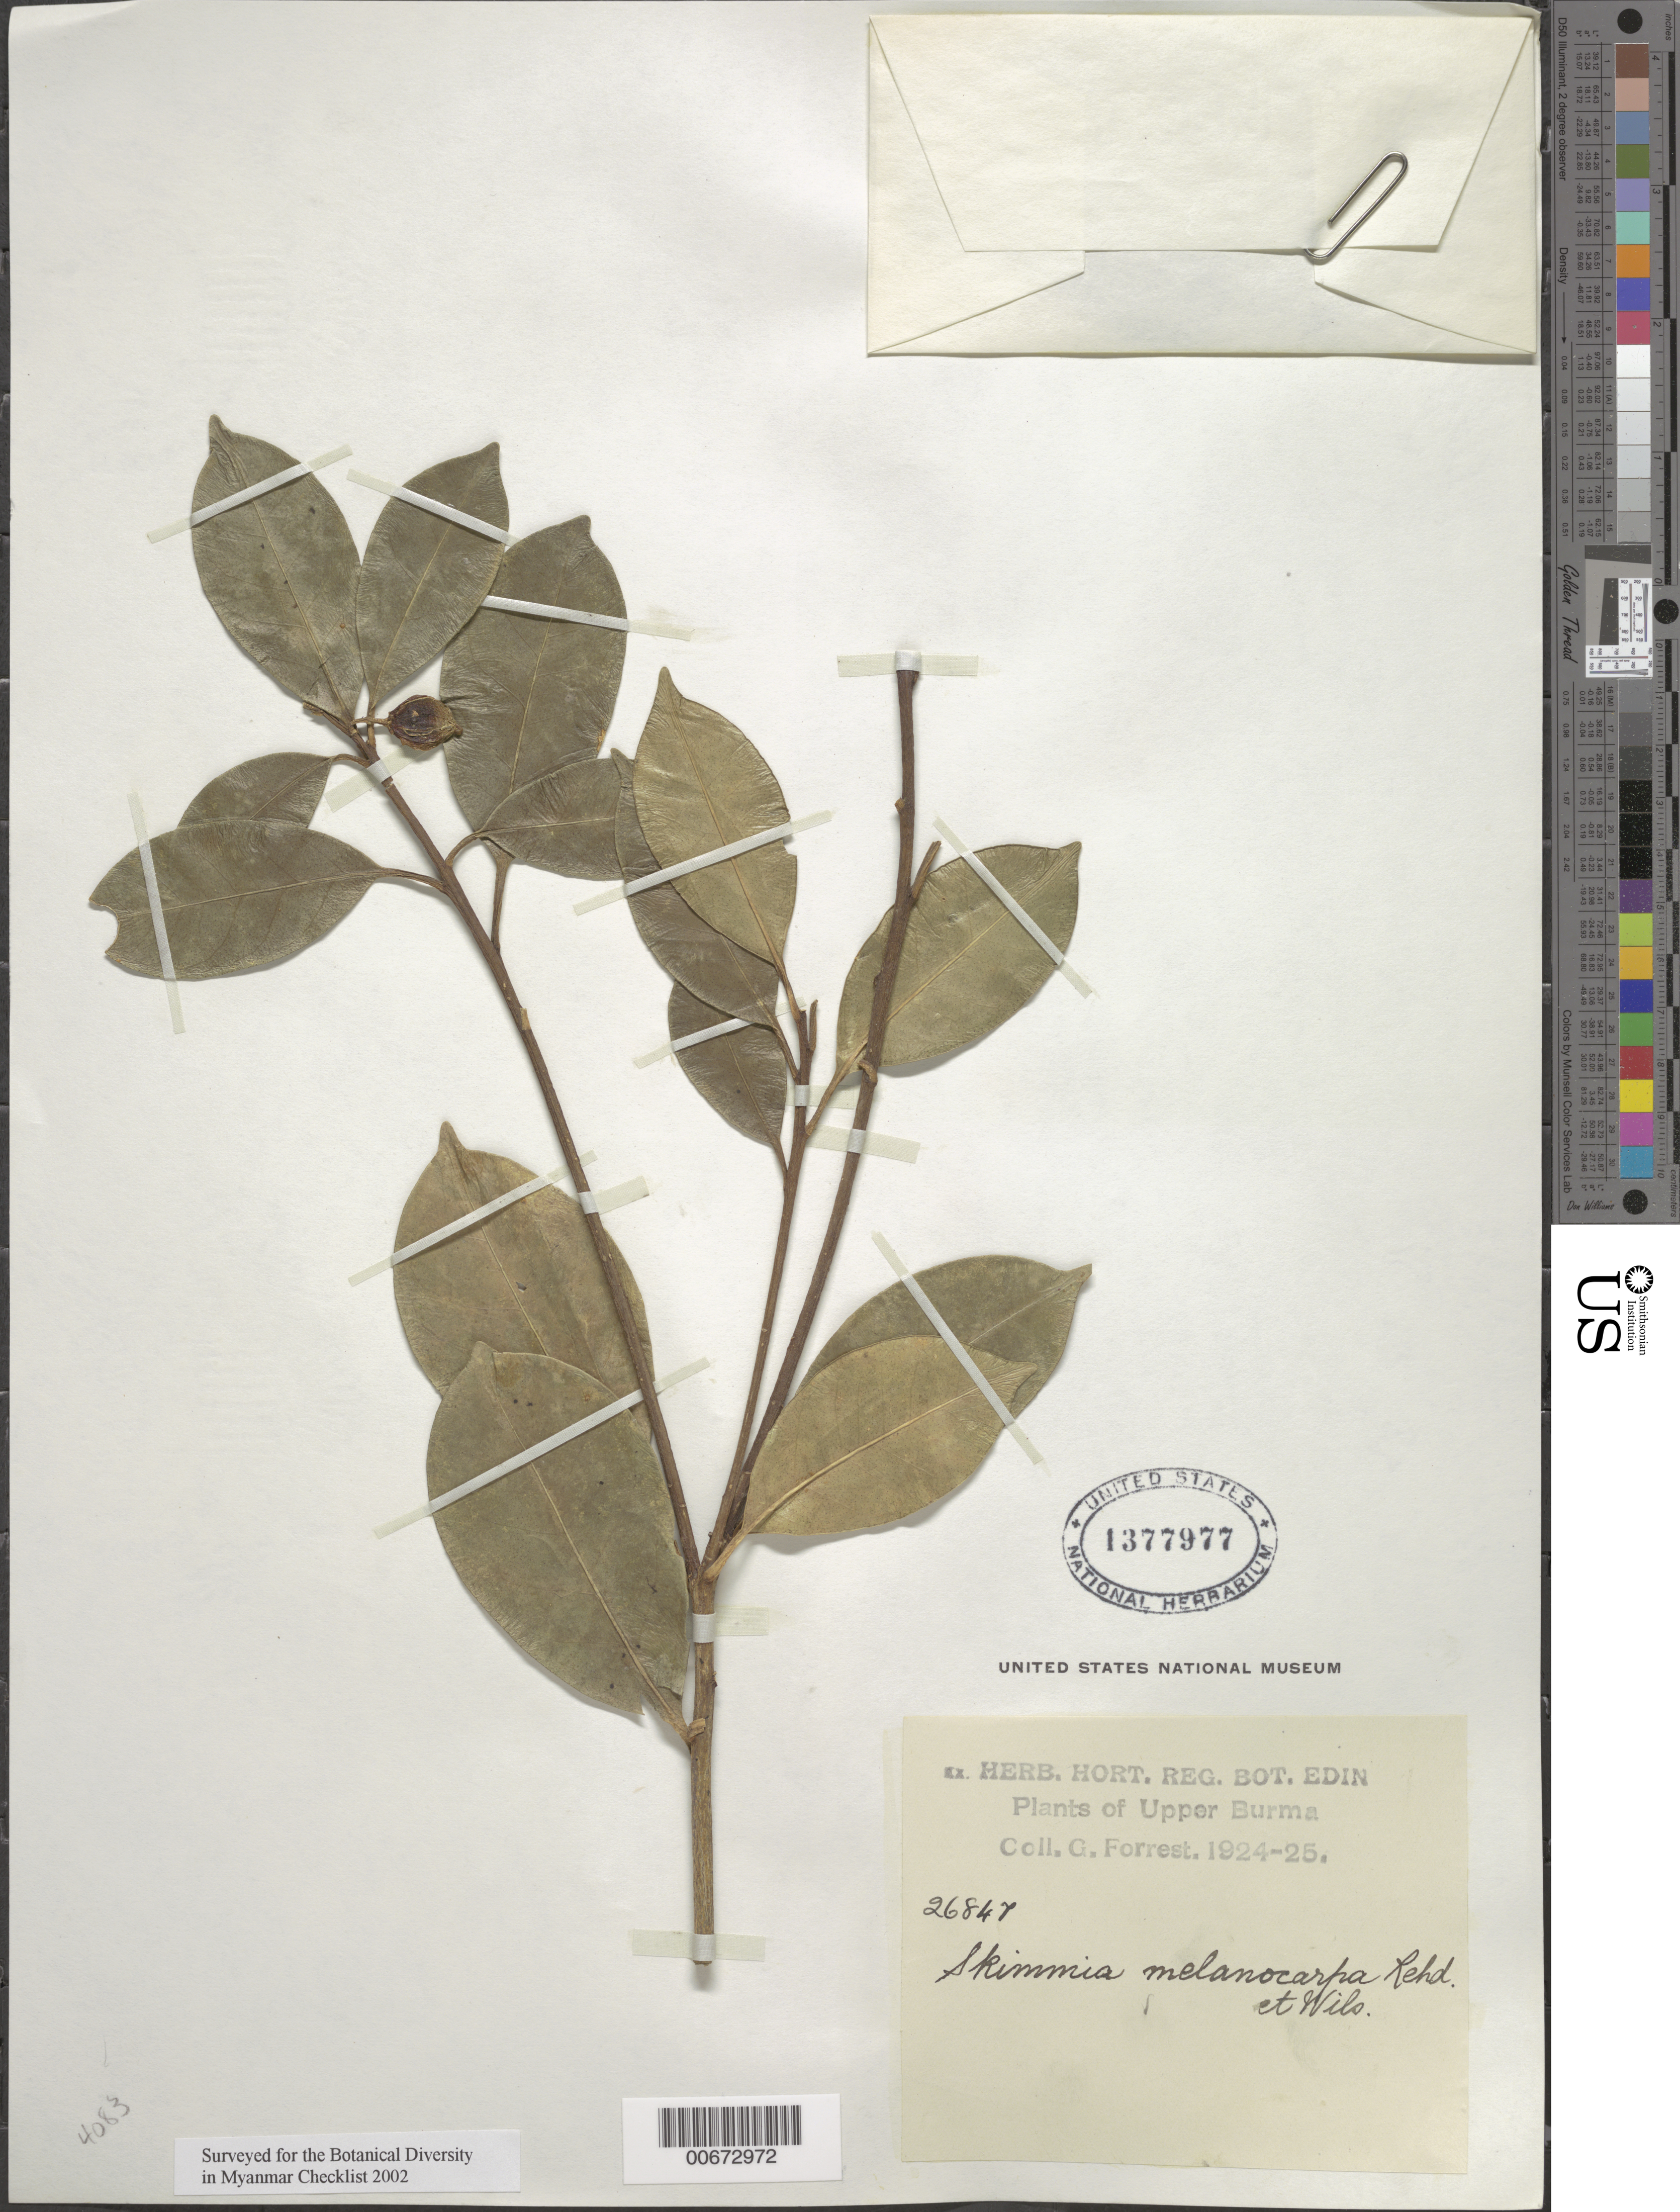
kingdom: Plantae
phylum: Tracheophyta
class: Magnoliopsida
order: Sapindales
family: Rutaceae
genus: Skimmia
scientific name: Skimmia melanocarpa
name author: Rehder & E.H. Wilson in Sarg.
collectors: G. Forrest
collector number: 26847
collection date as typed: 1924 to -- --- 1925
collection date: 1924/1925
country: Myanmar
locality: Upper Burma.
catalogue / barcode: US 1377977